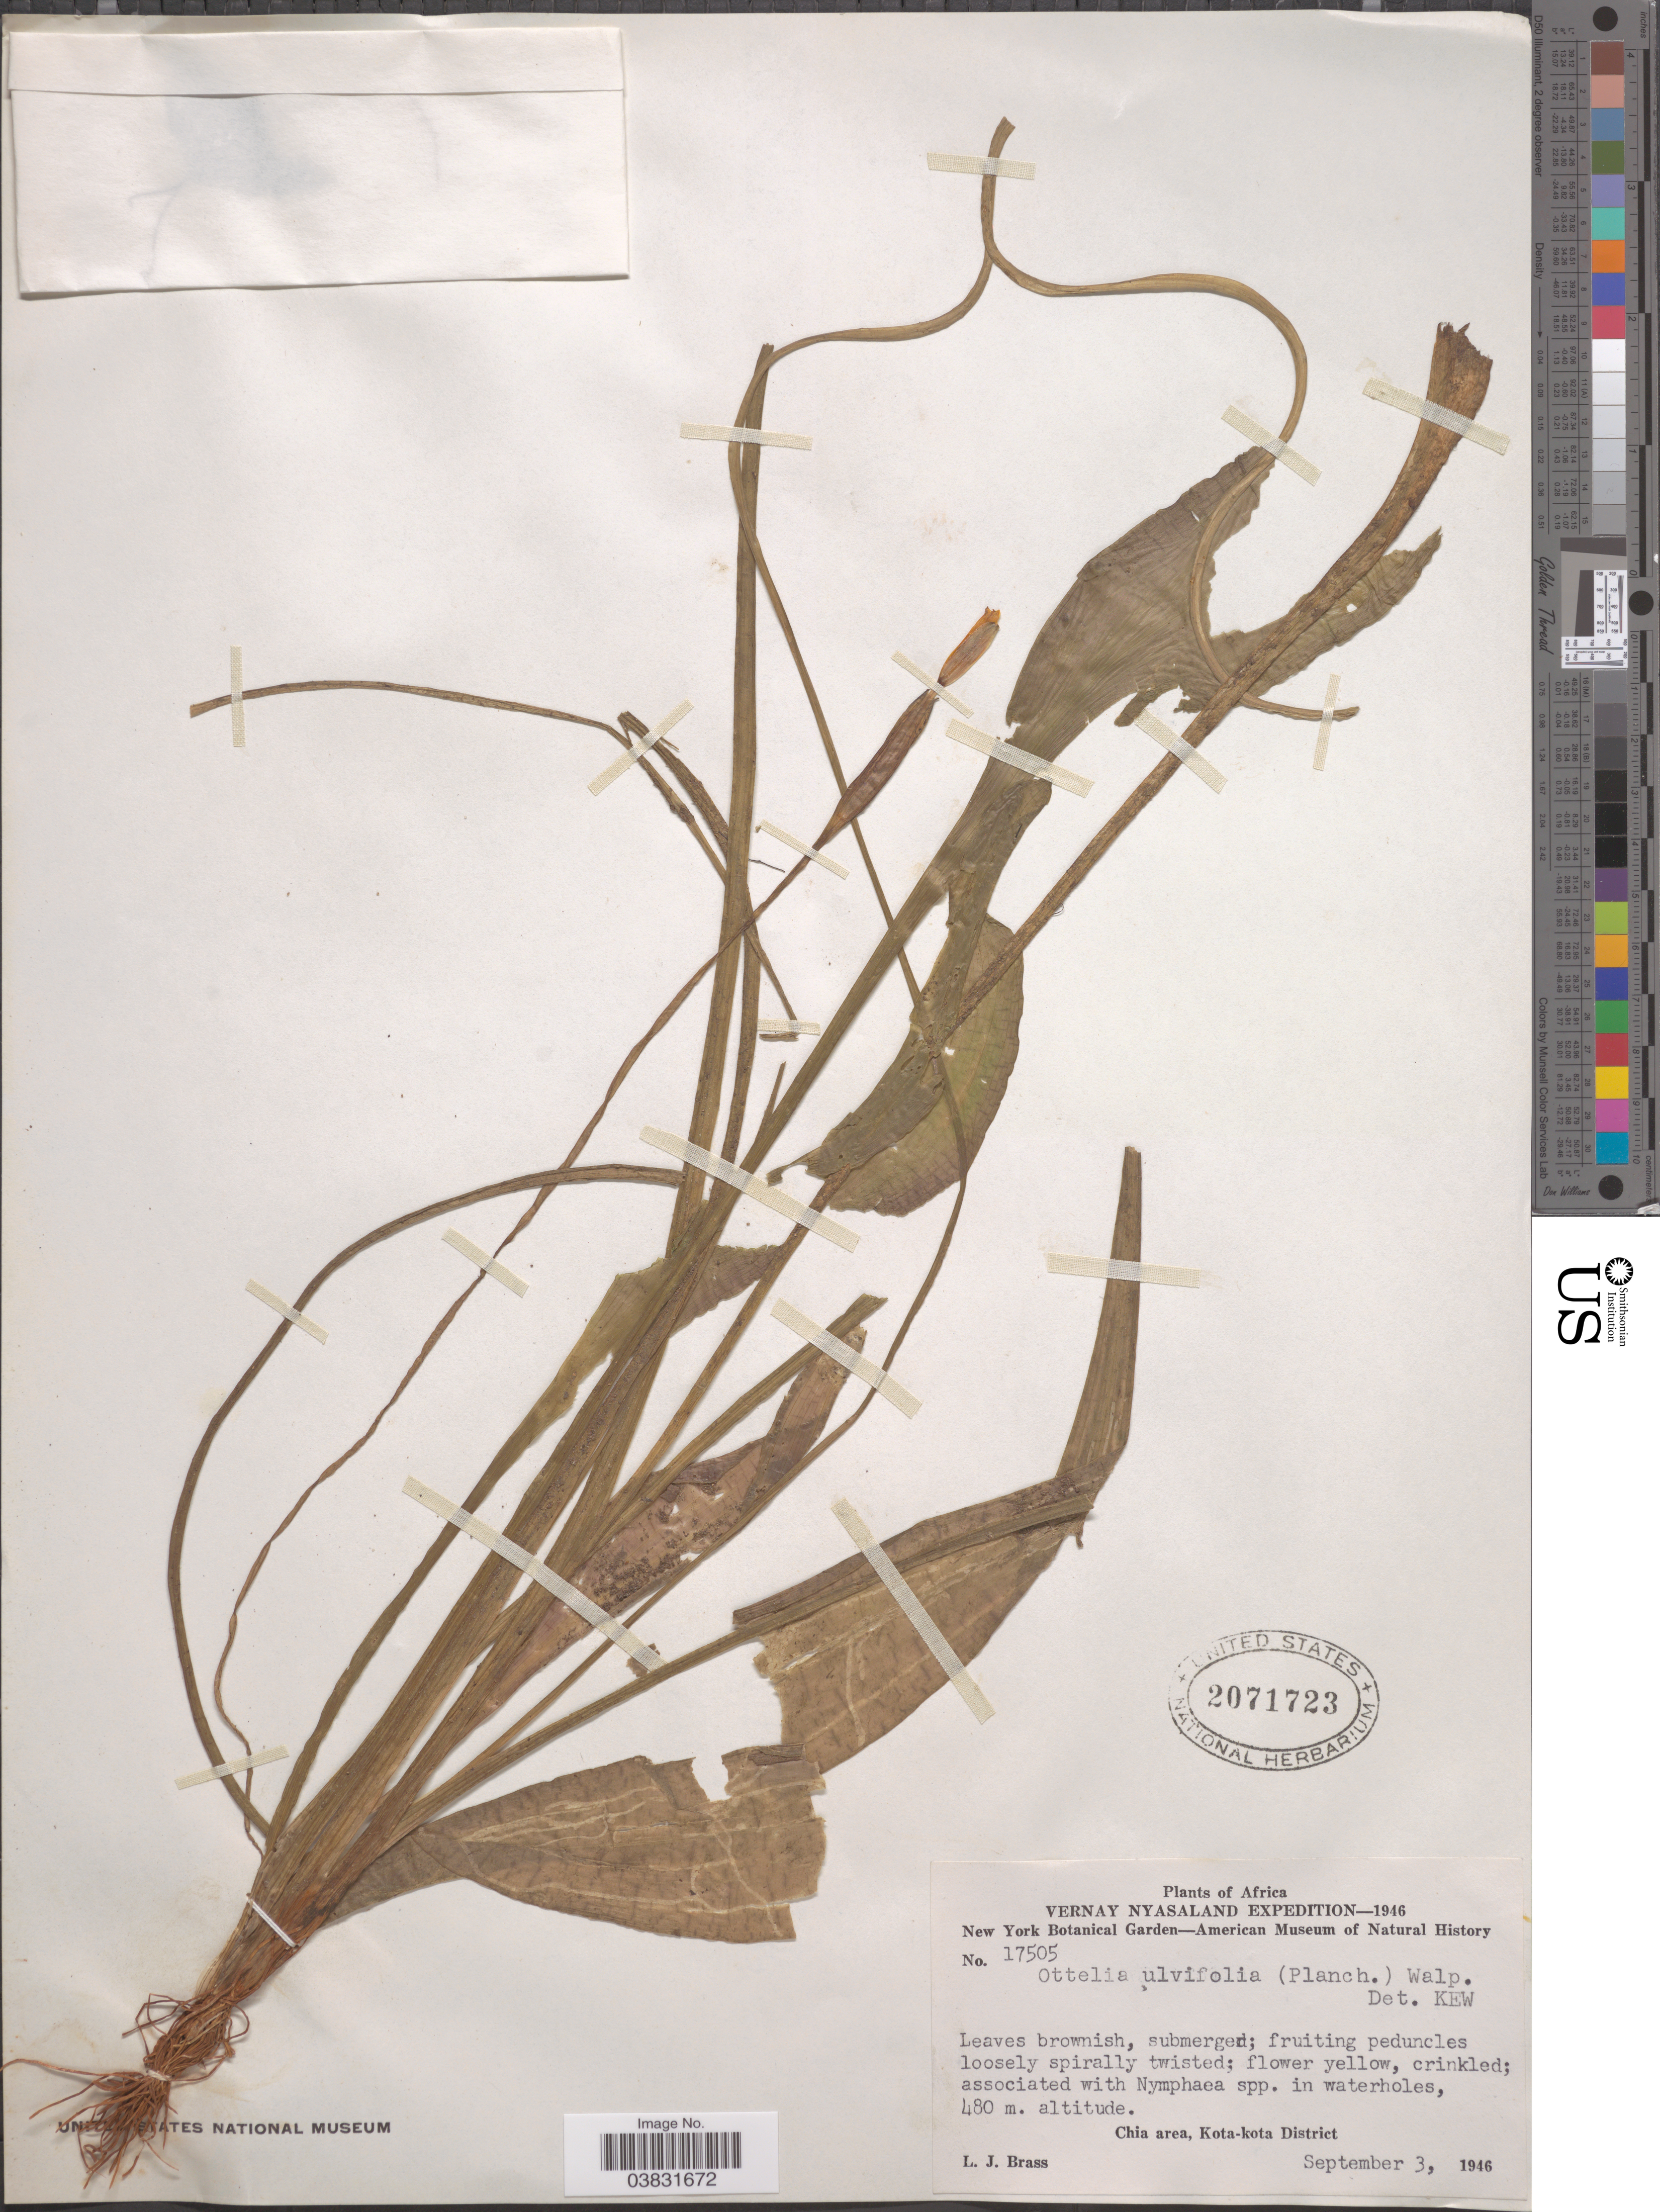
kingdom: Plantae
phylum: Tracheophyta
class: Liliopsida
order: Alismatales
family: Hydrocharitaceae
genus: Ottelia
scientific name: Ottelia ulvifolia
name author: Walp.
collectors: L. J. Brass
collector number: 17505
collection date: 1946-09-03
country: Malawi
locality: Vernay Nyasaland. Chia area, Kota-kota District.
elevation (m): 480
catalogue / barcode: US 2071723